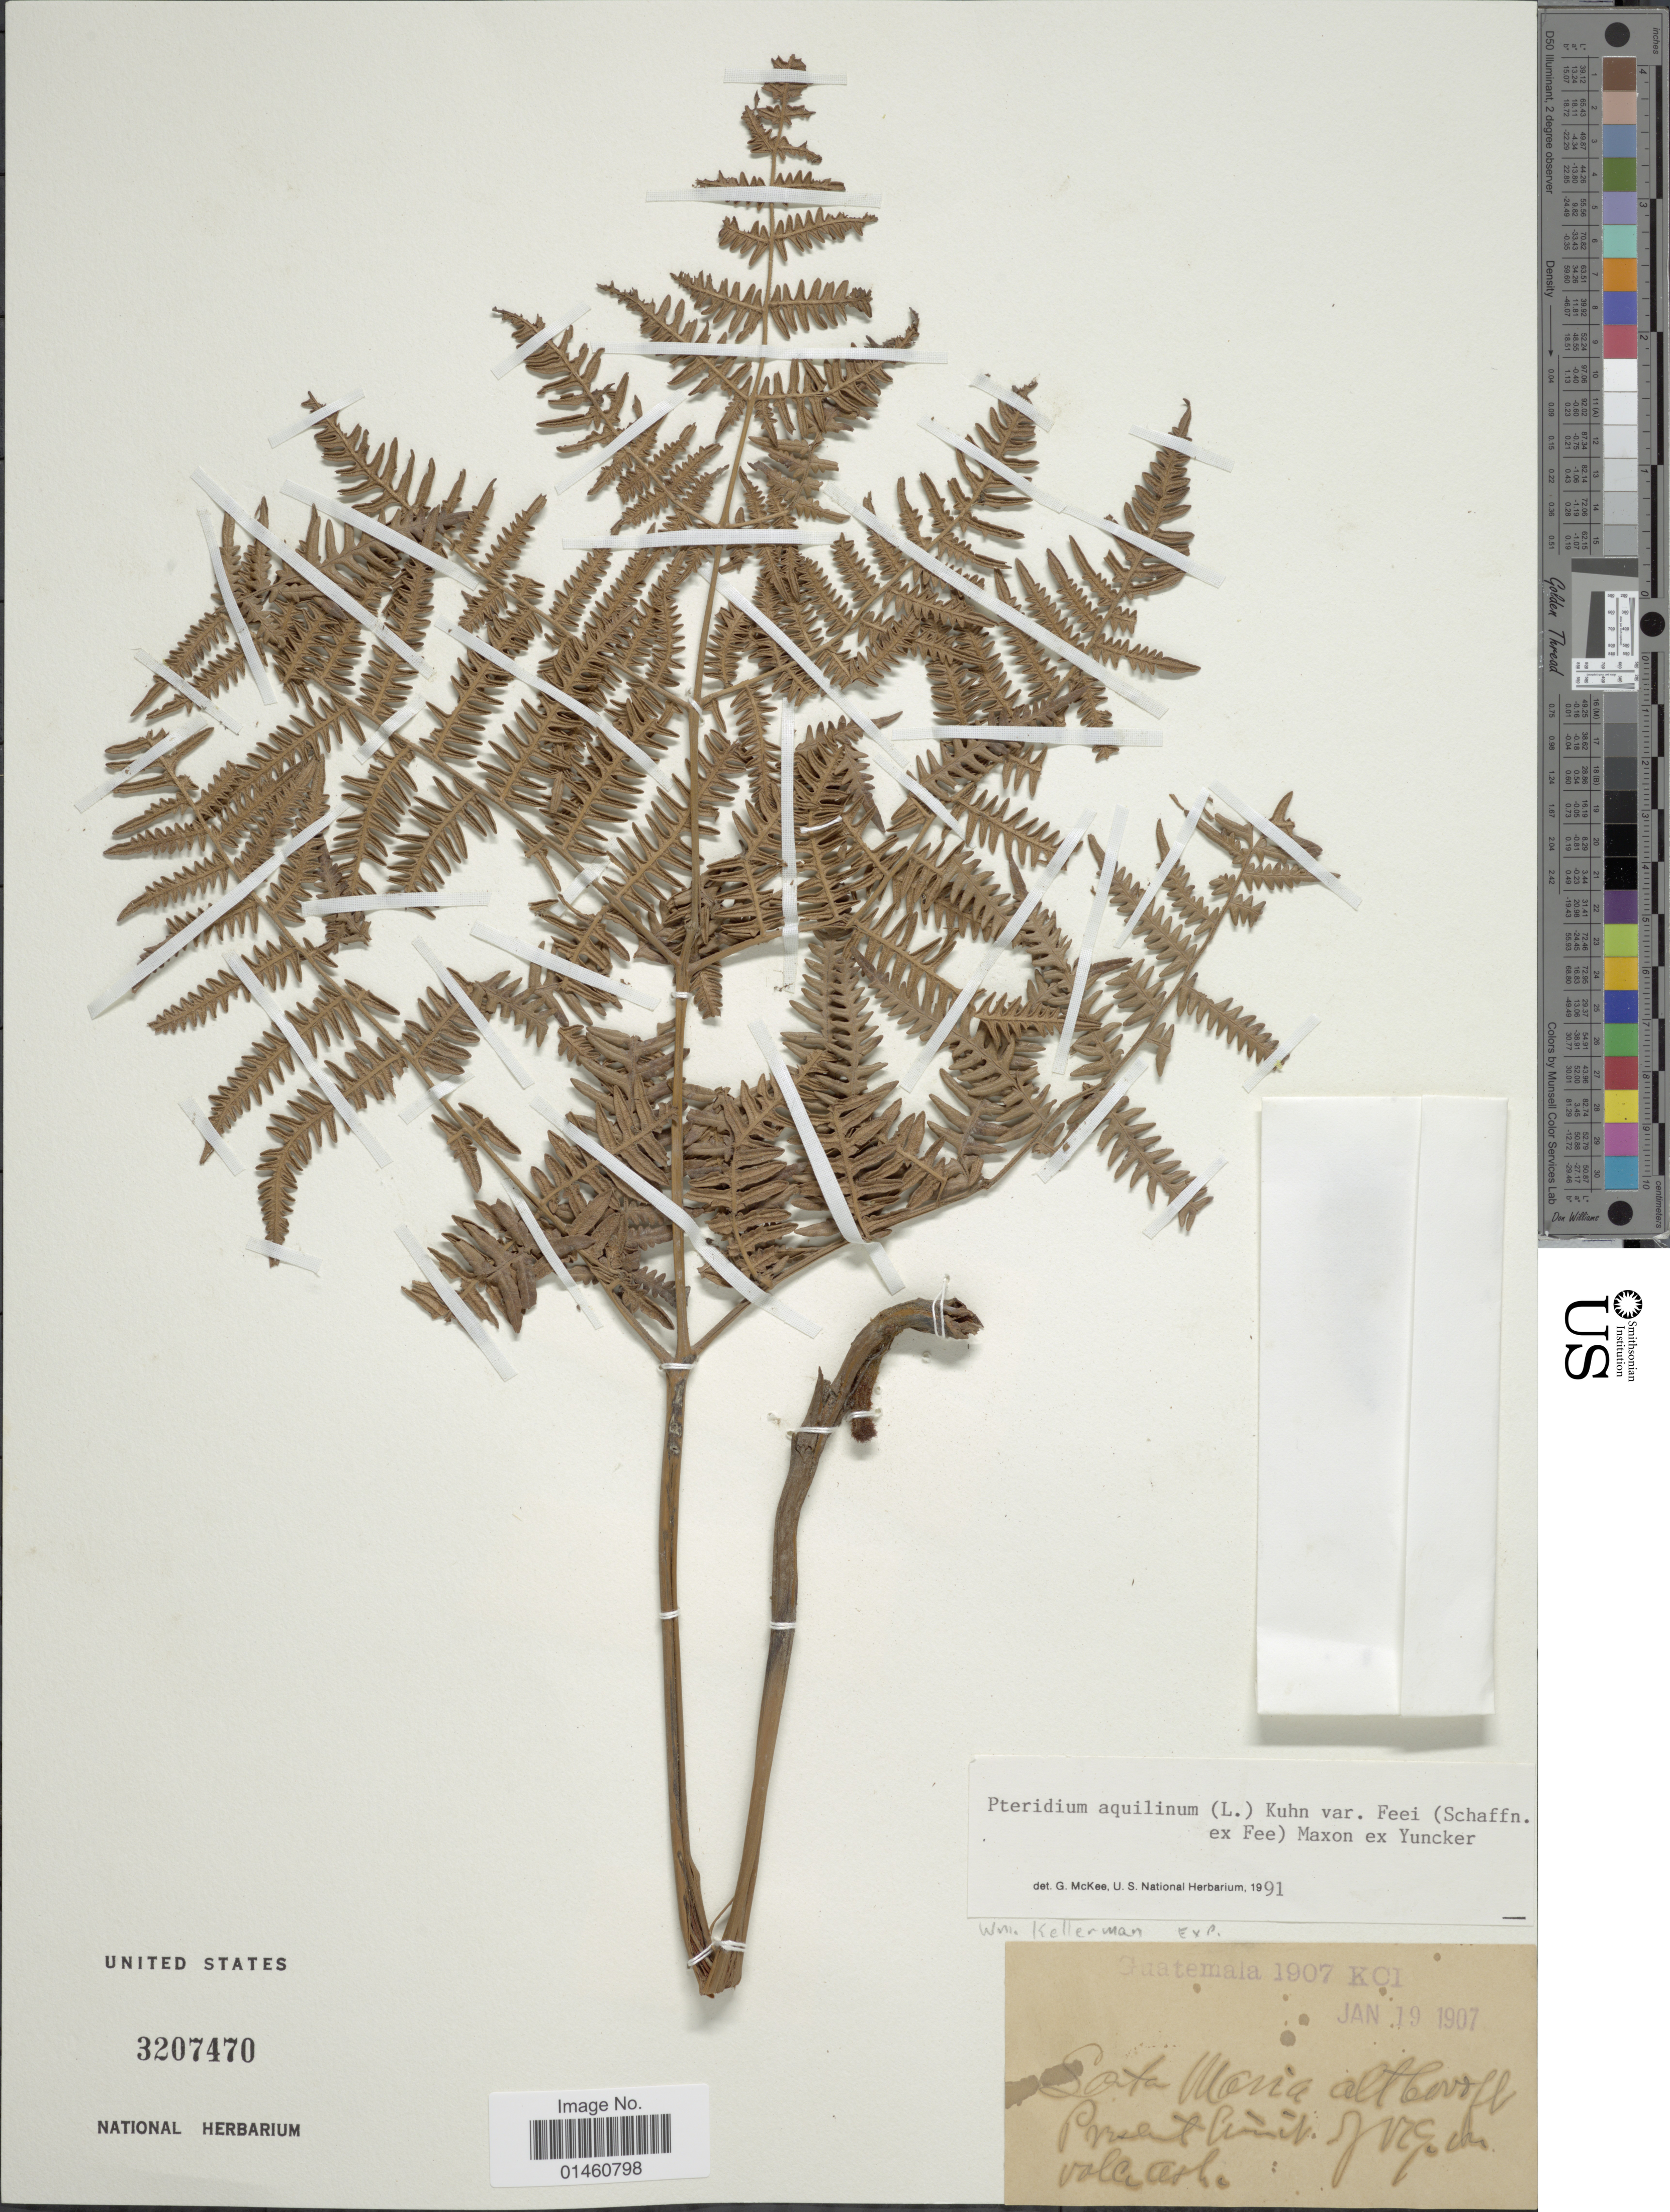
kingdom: Plantae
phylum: Tracheophyta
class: Polypodiopsida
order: Polypodiales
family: Dennstaedtiaceae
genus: Pteridium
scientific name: Pteridium aquilinum var. feei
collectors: W. A. Kellerman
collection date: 1907-01-19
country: Guatemala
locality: Santa Maria.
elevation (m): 1829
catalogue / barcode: US 3207470